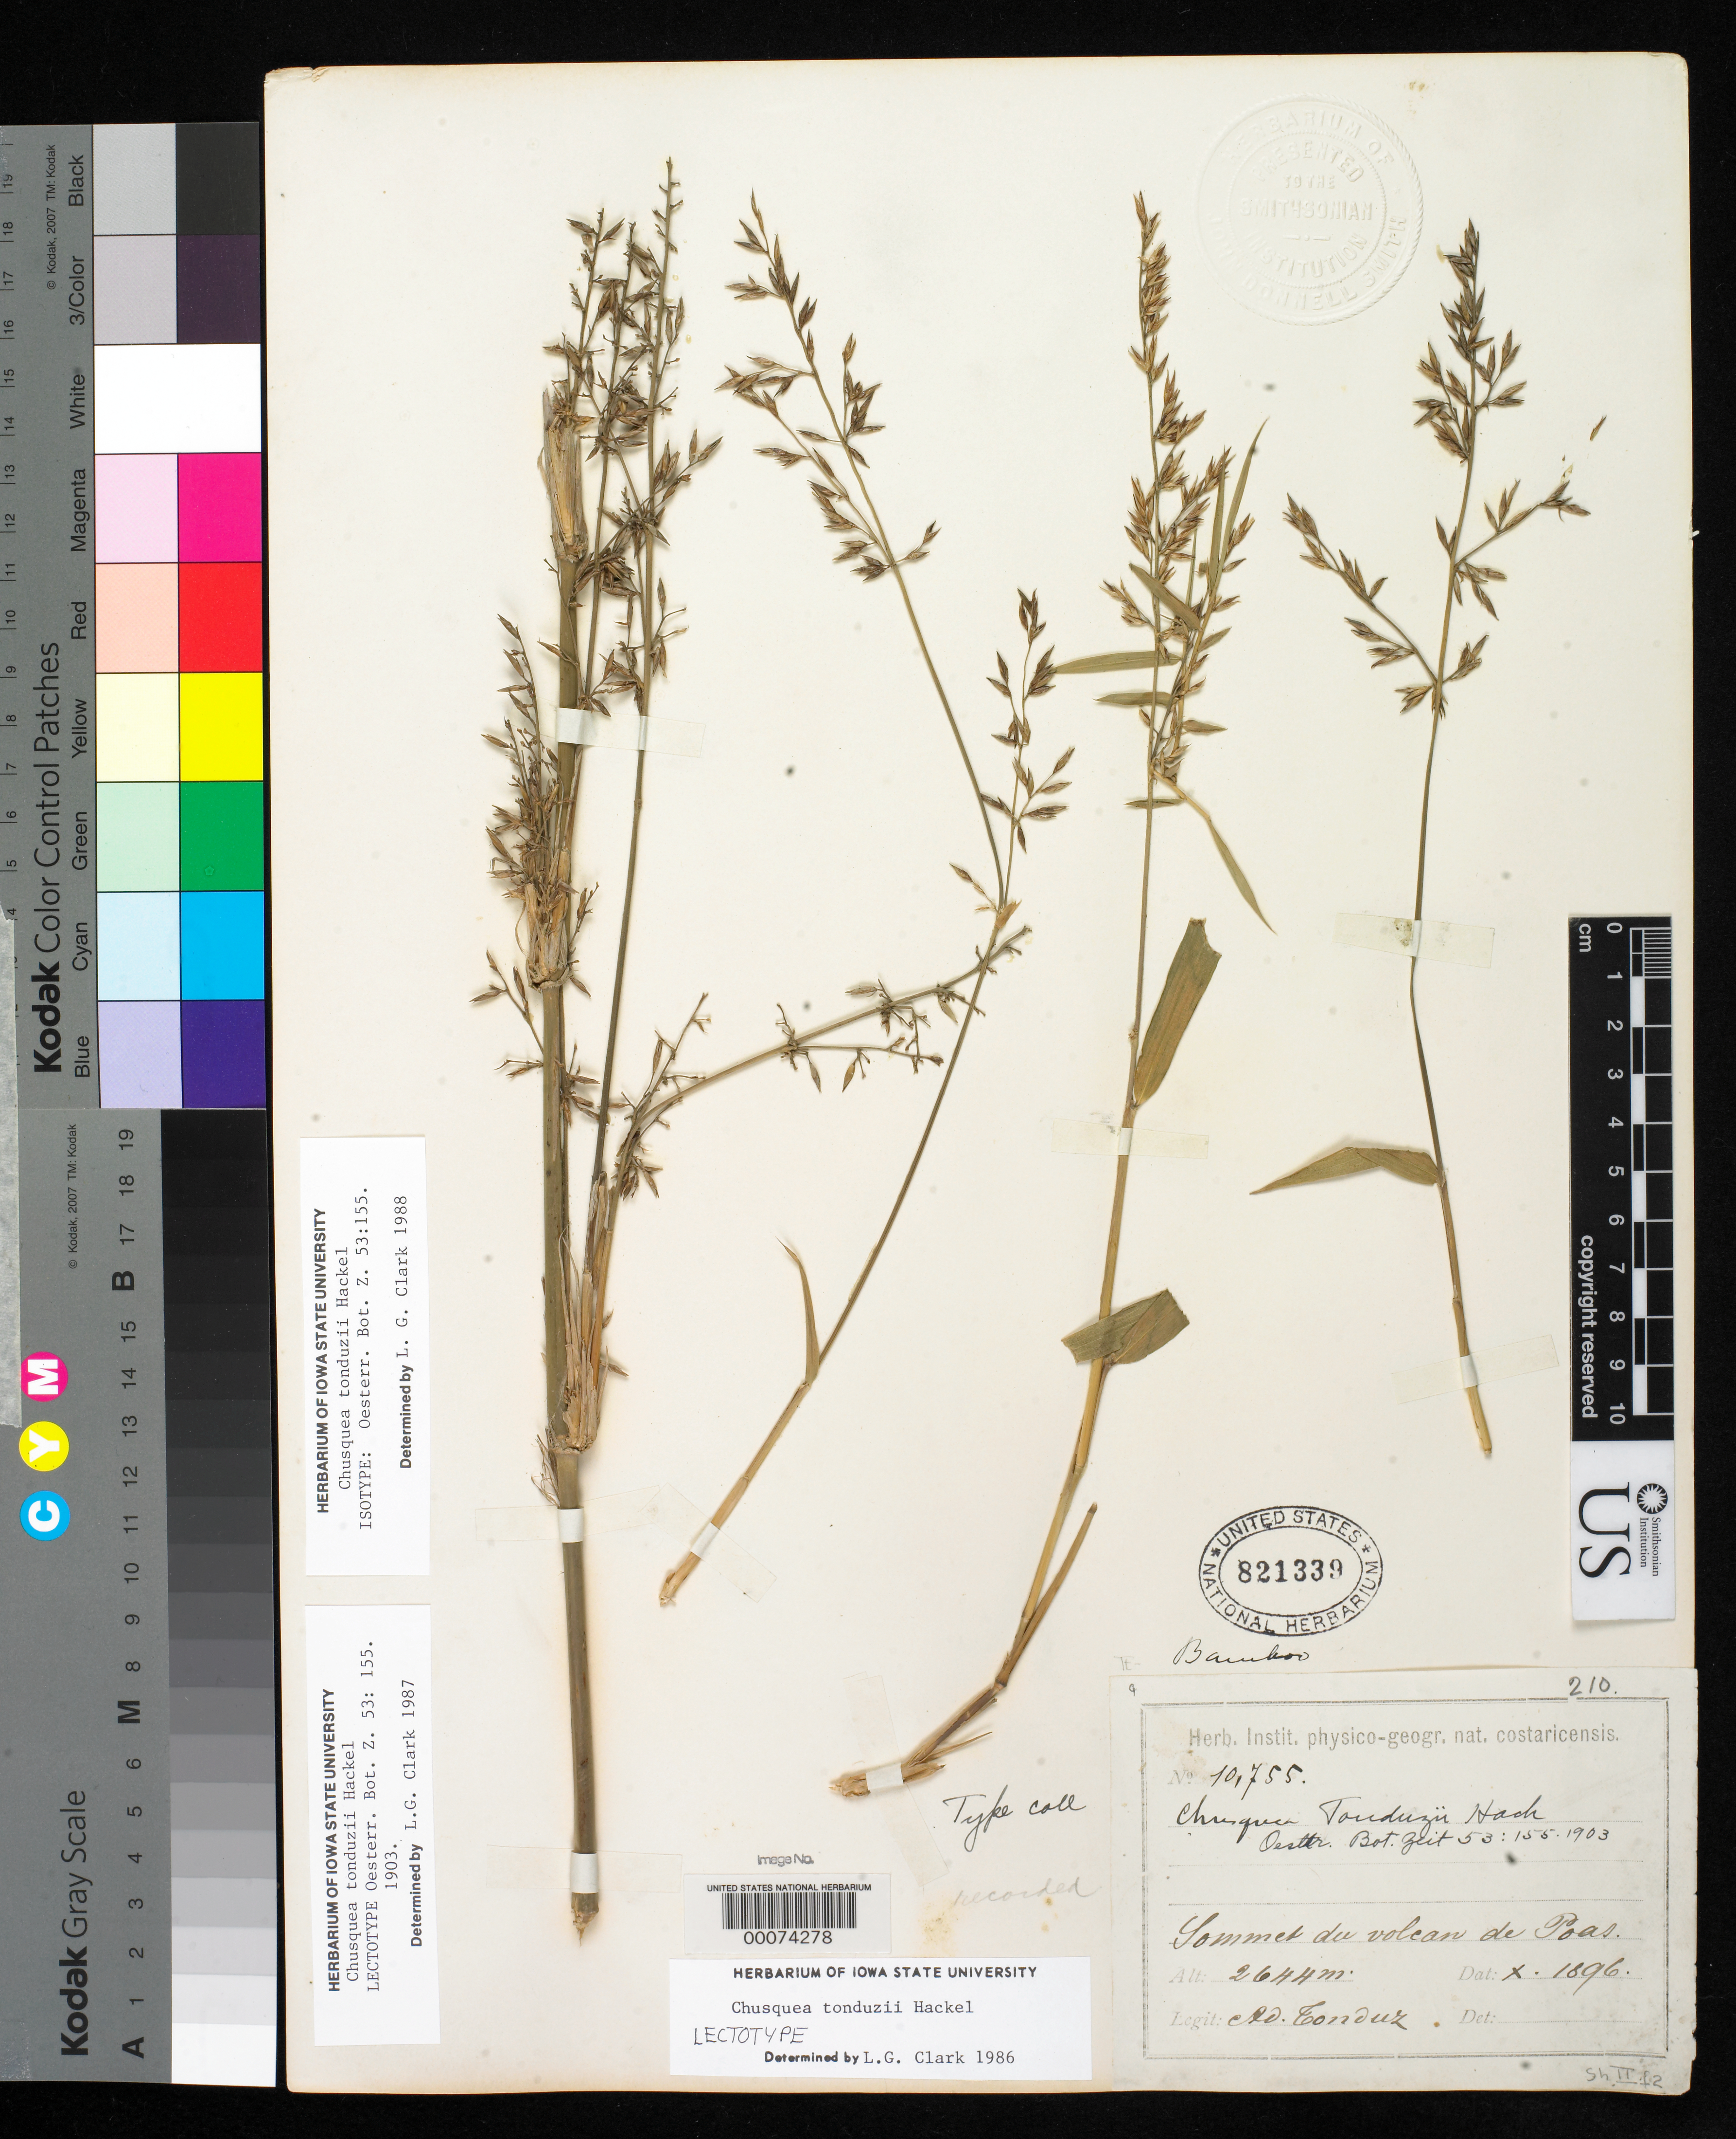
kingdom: Plantae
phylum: Tracheophyta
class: Liliopsida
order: Poales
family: Poaceae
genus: Chusquea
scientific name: Chusquea tonduzii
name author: Hack.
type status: Isotype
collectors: A. Tonduz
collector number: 10755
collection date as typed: Oct 1896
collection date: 1896-10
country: Costa Rica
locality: Summit of Poas Volcano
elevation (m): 2644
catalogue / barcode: US 821339